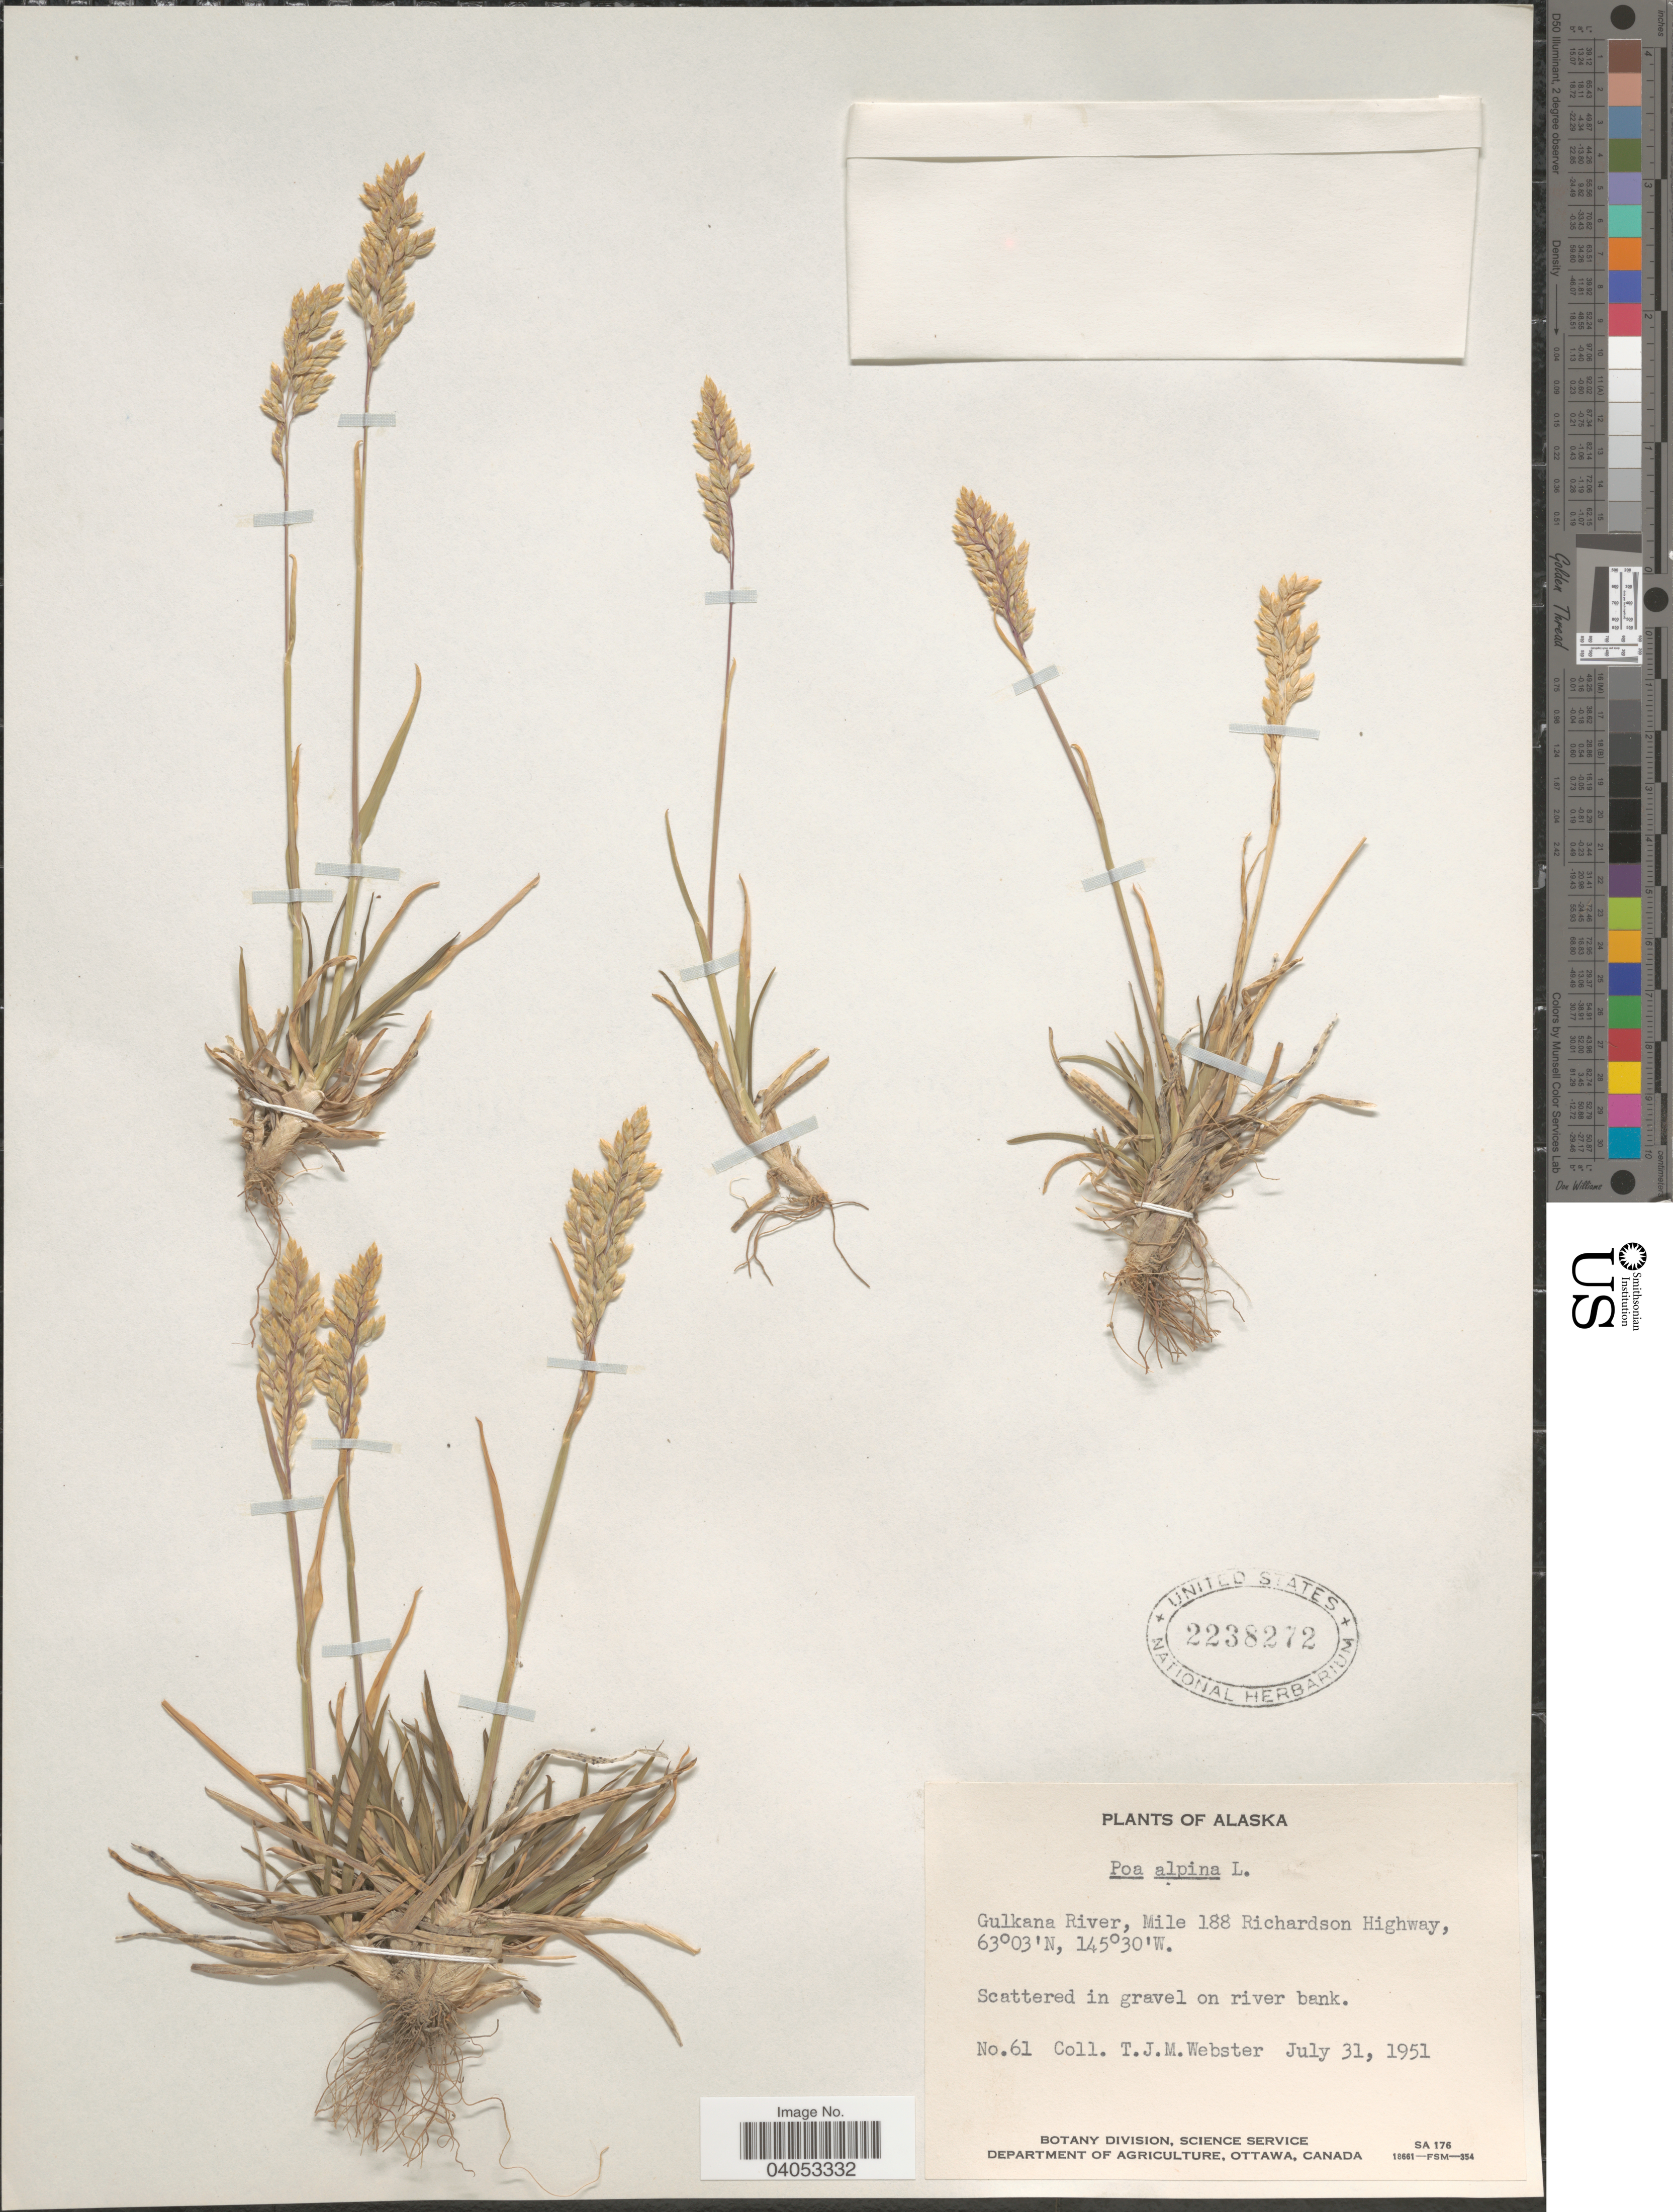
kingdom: Plantae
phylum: Tracheophyta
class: Liliopsida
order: Poales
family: Poaceae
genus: Poa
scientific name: Poa alpina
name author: L.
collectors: T. J. Webster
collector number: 61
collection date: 1951-07-31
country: United States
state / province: Alaska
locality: Gulkana River, Mile 188 Richardson Highway.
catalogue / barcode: US 2238272